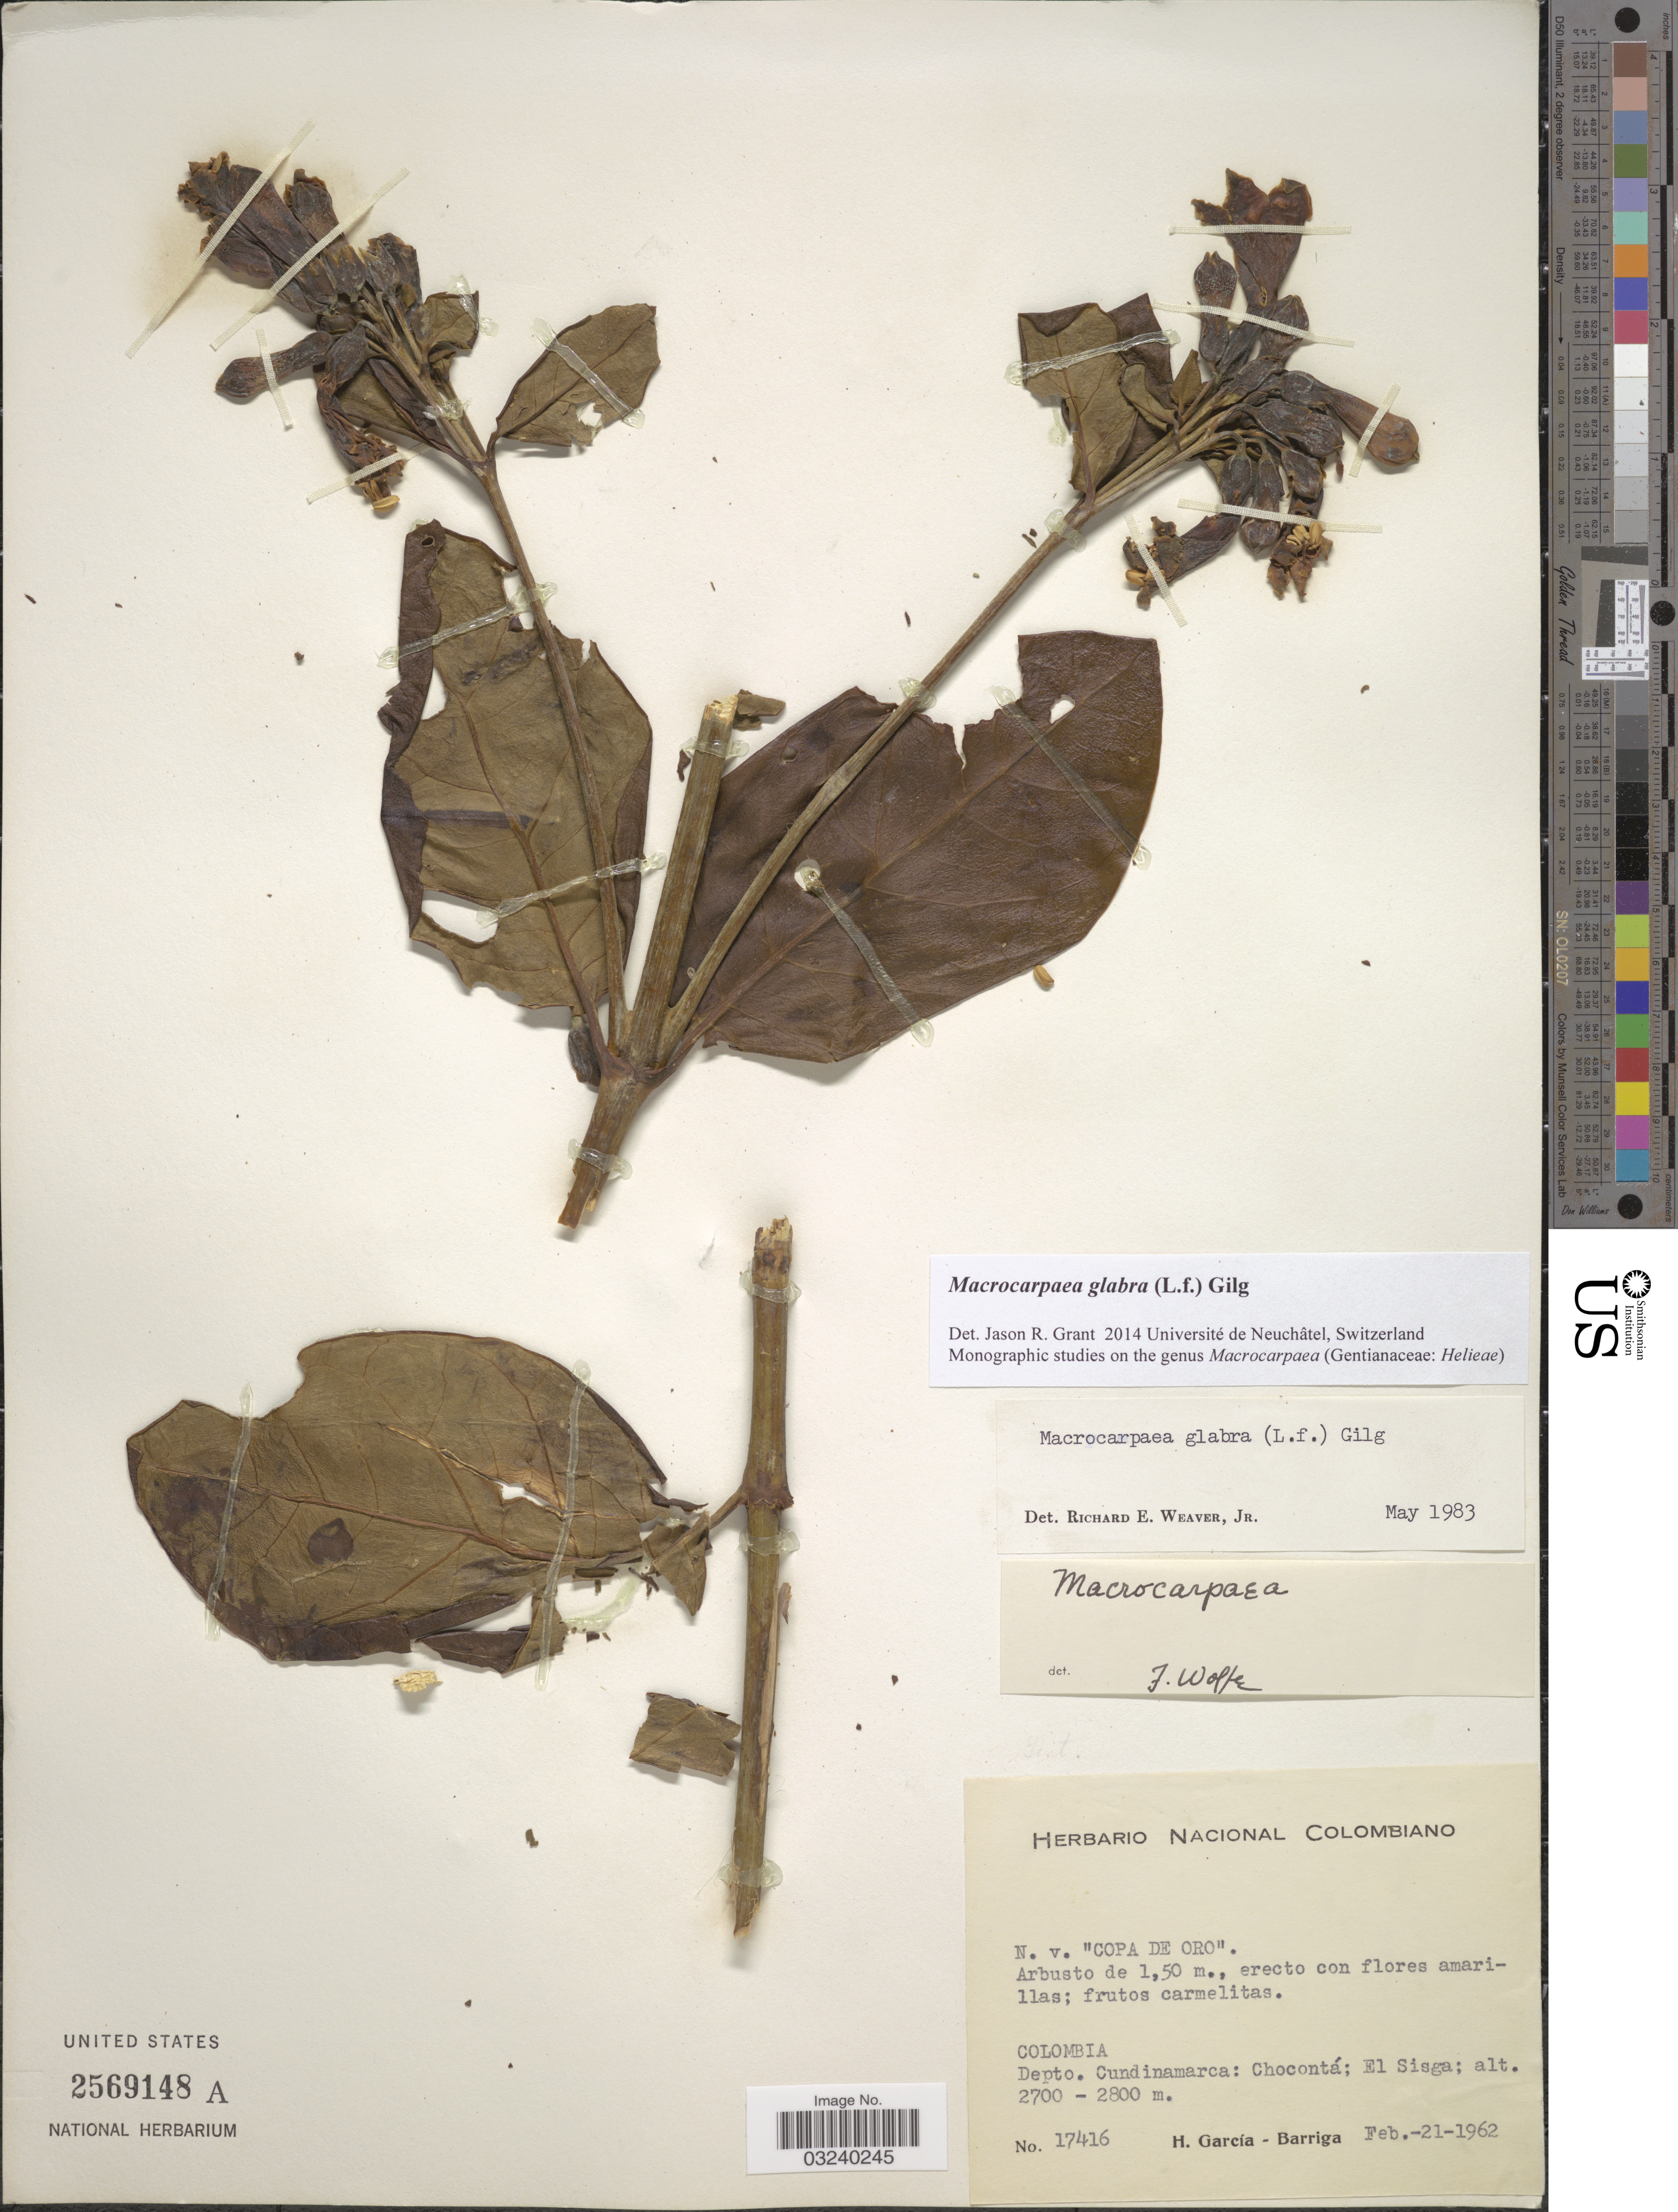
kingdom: Plantae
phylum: Tracheophyta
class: Magnoliopsida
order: Gentianales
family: Gentianaceae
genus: Macrocarpaea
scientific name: Macrocarpaea glabra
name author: (L. f.) Gilg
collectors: H. García Barriga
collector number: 17416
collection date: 1962-02-21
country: Colombia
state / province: Cundinamarca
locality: Depto. Cundinamarca: Chocontá; El Sisga.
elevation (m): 2700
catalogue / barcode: US 2569148A